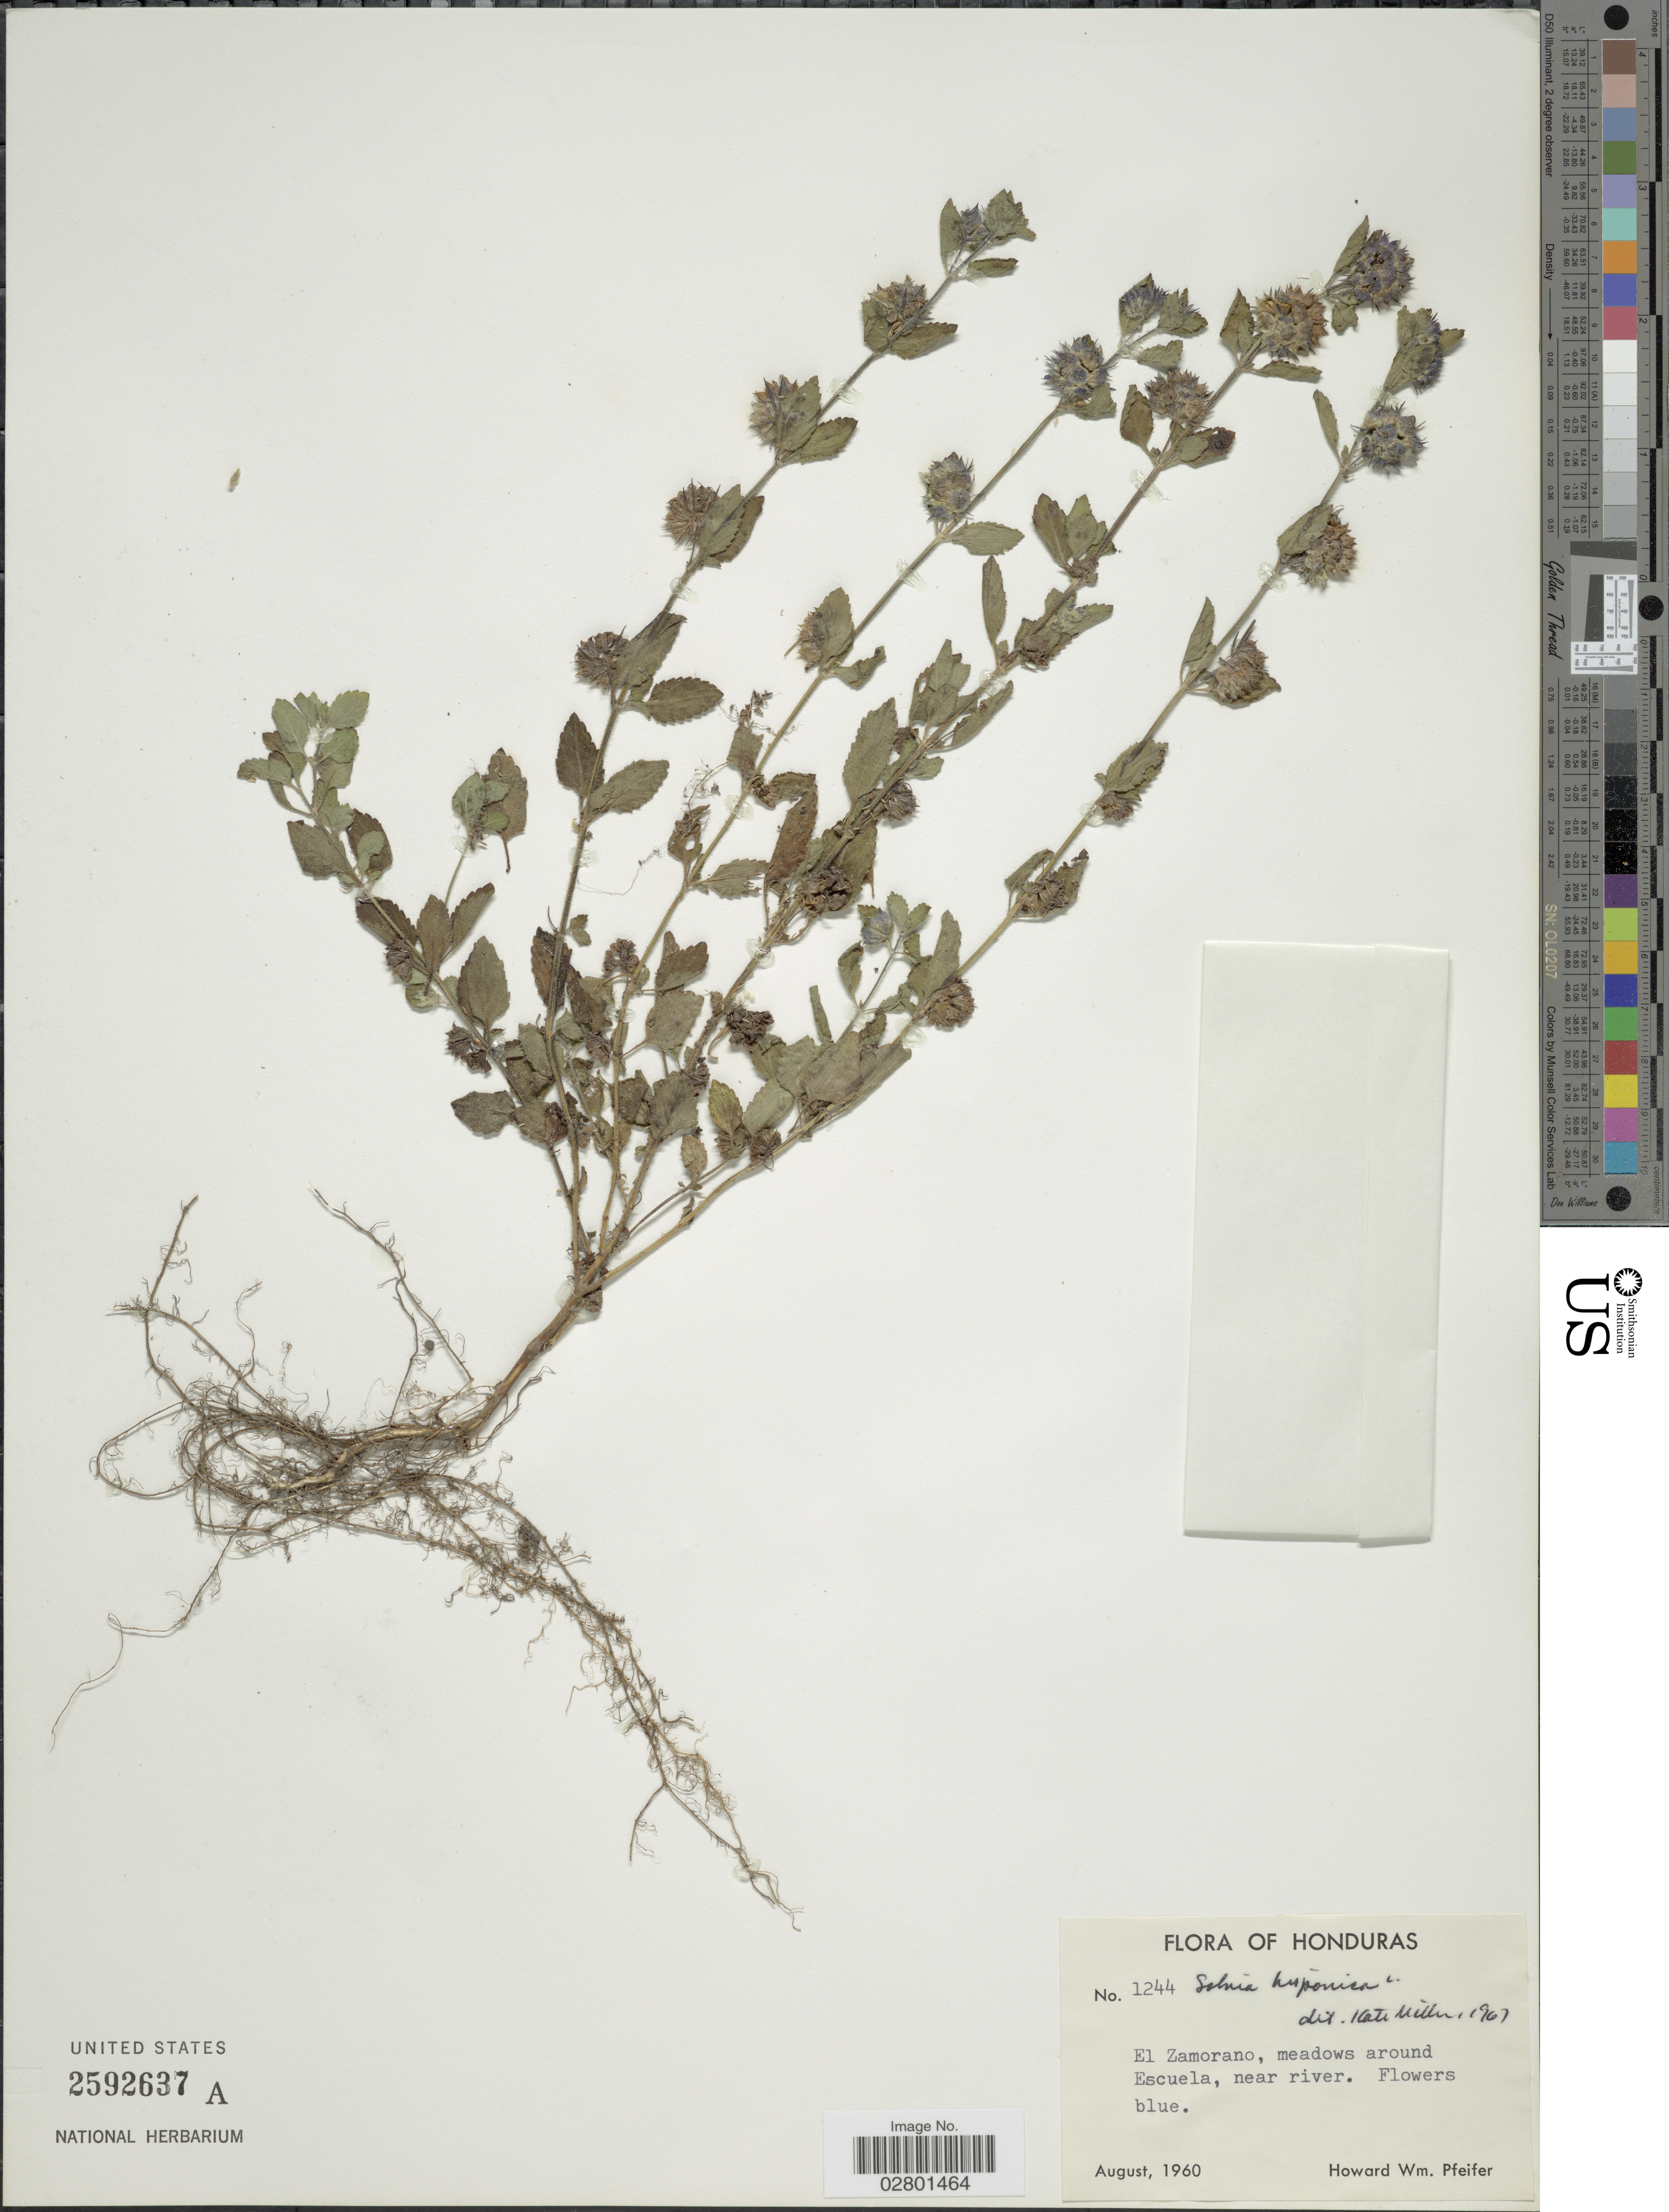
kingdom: Plantae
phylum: Tracheophyta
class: Magnoliopsida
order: Lamiales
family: Lamiaceae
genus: Marsypianthes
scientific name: Marsypianthes chamaedrys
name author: (Vahl) Kuntze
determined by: Strong, Mark T., (BOT), Smithsonian Institution - National Museum of Natural History (UNITED STATES)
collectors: H. W. Pfeifer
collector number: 1244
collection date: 1960-08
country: Honduras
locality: El Zamorano, meadows around Escuela, near river.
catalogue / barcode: US 2592637A